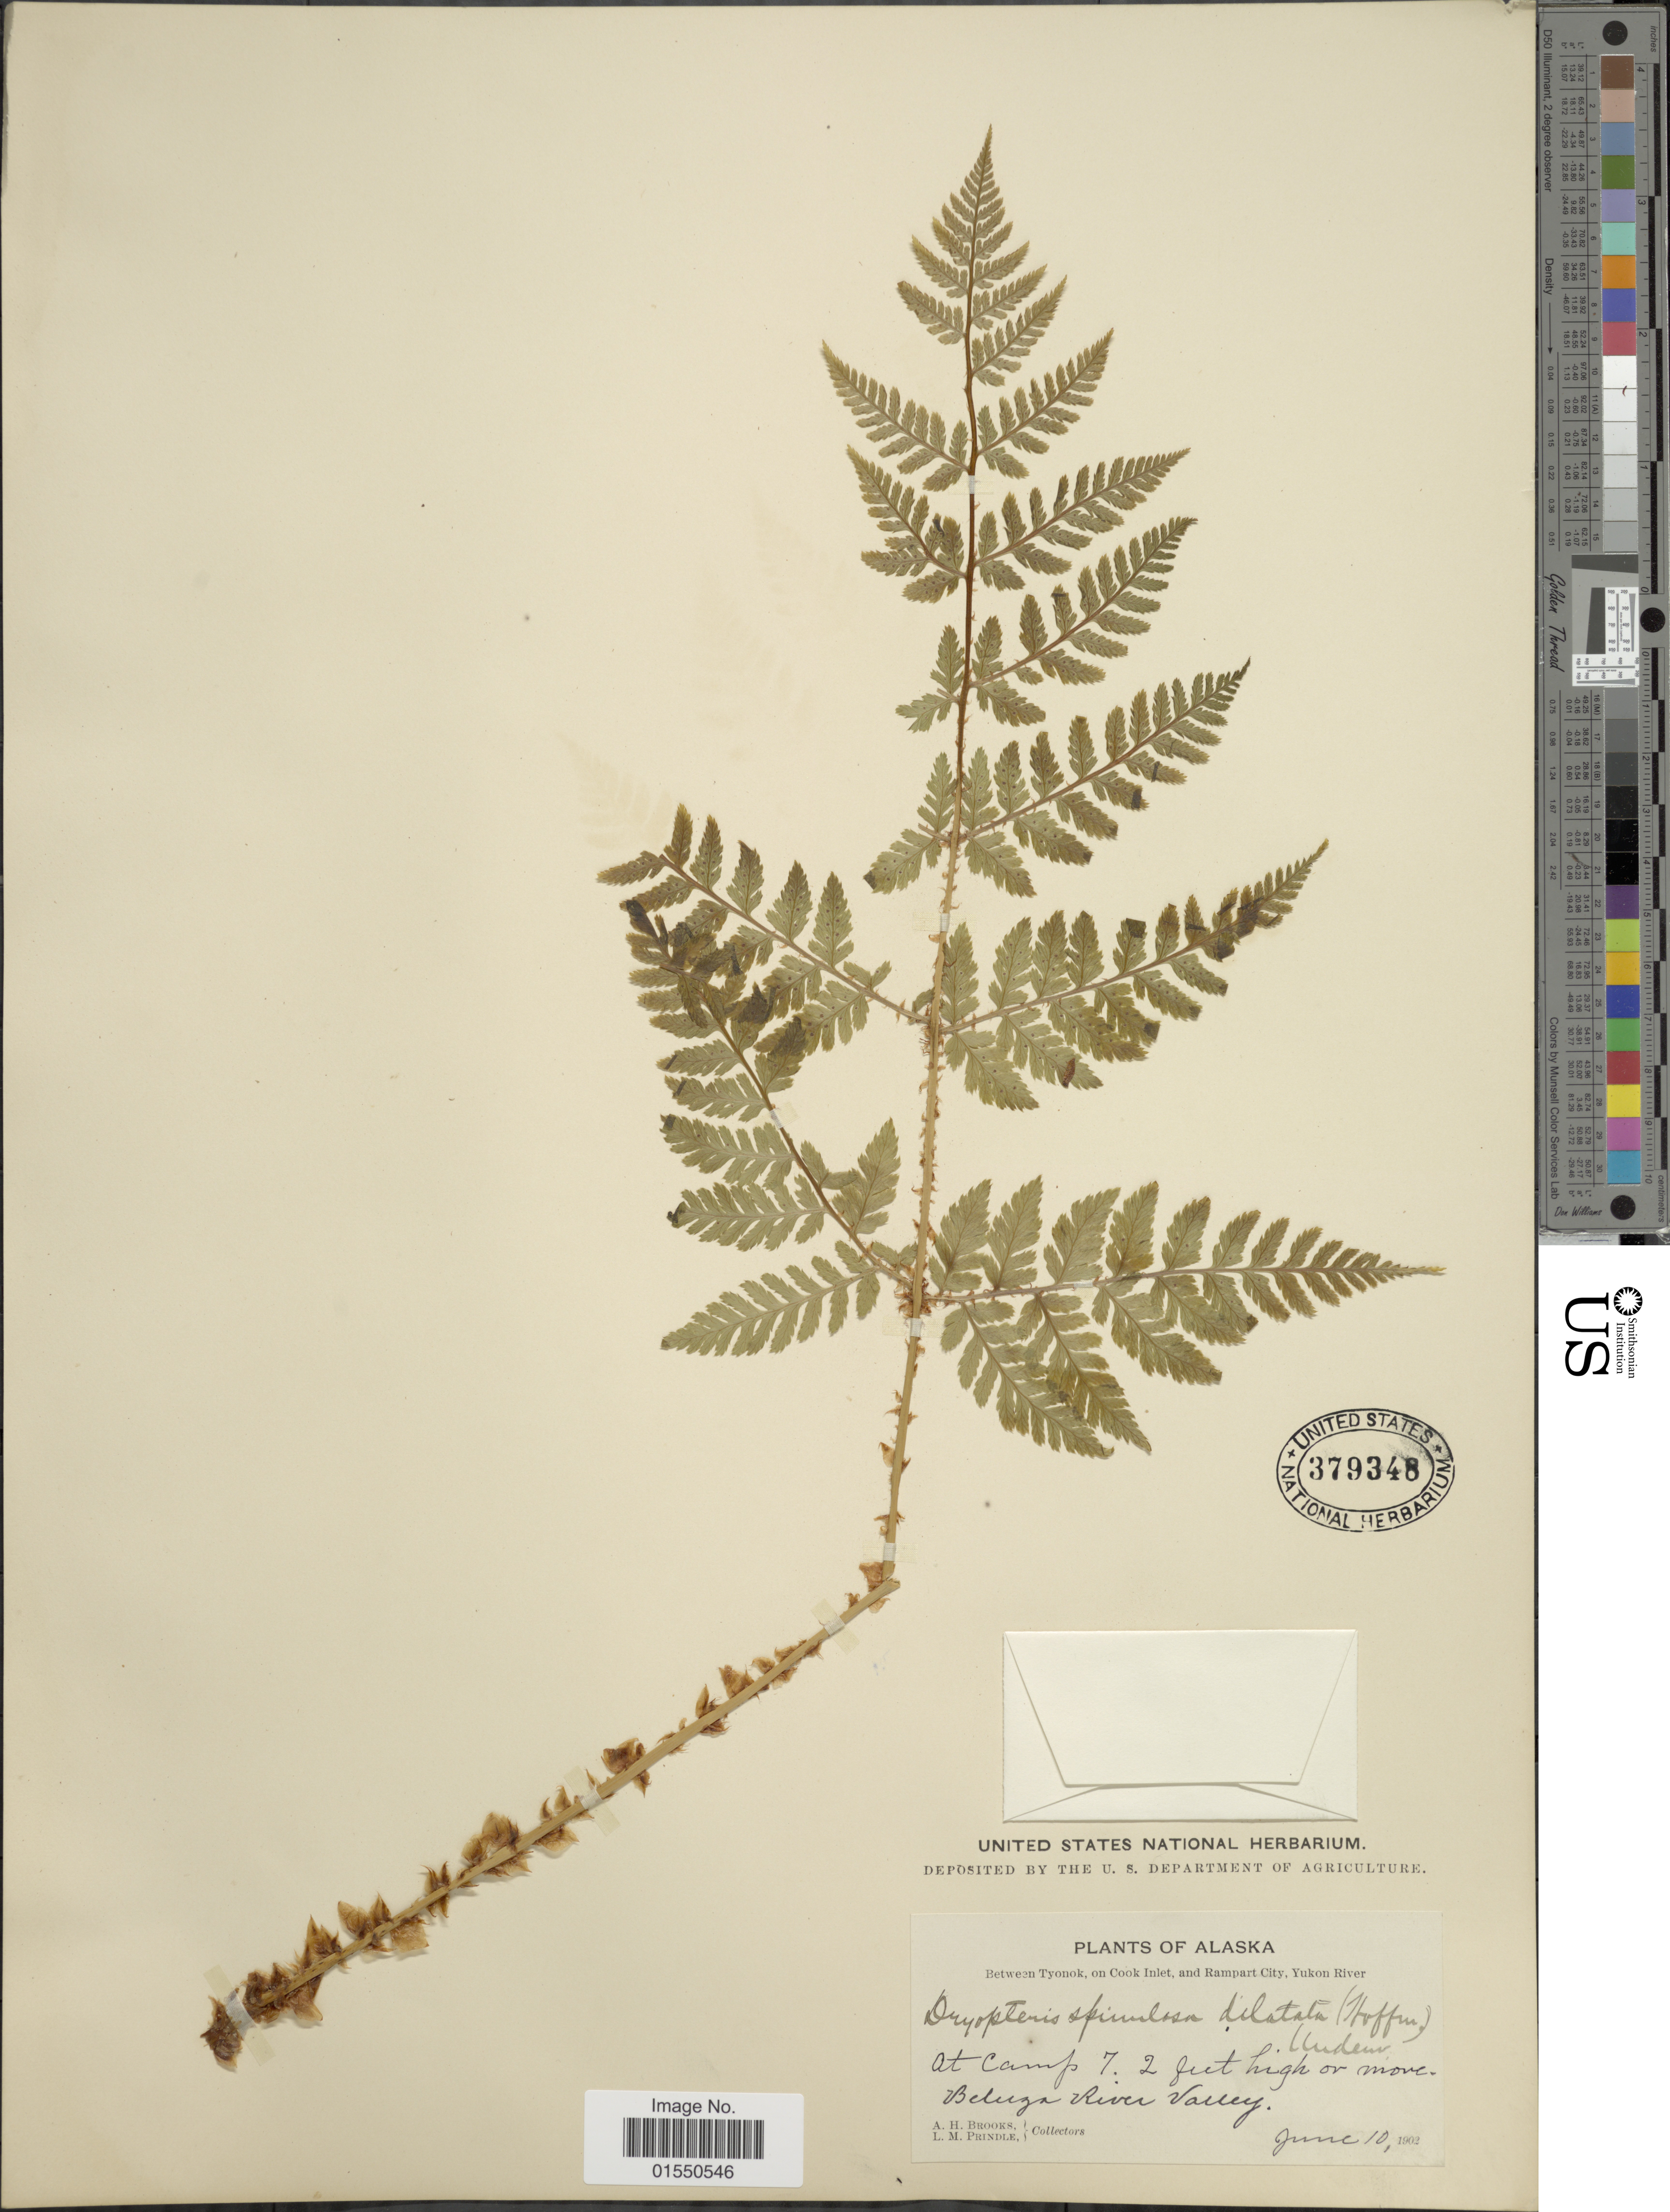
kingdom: Plantae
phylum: Tracheophyta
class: Polypodiopsida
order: Polypodiales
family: Dryopteridaceae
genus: Dryopteris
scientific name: Dryopteris expansa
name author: (C. Presl) Fraser-Jenk. & Jermy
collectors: A. Brooks & L. Prindle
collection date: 1902-06-10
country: United States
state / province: Alaska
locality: Between Tyonok, on Cook Inlet, and Rampart City, Yukon River, at camp 7. Beluga River Valley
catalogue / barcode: US 379348